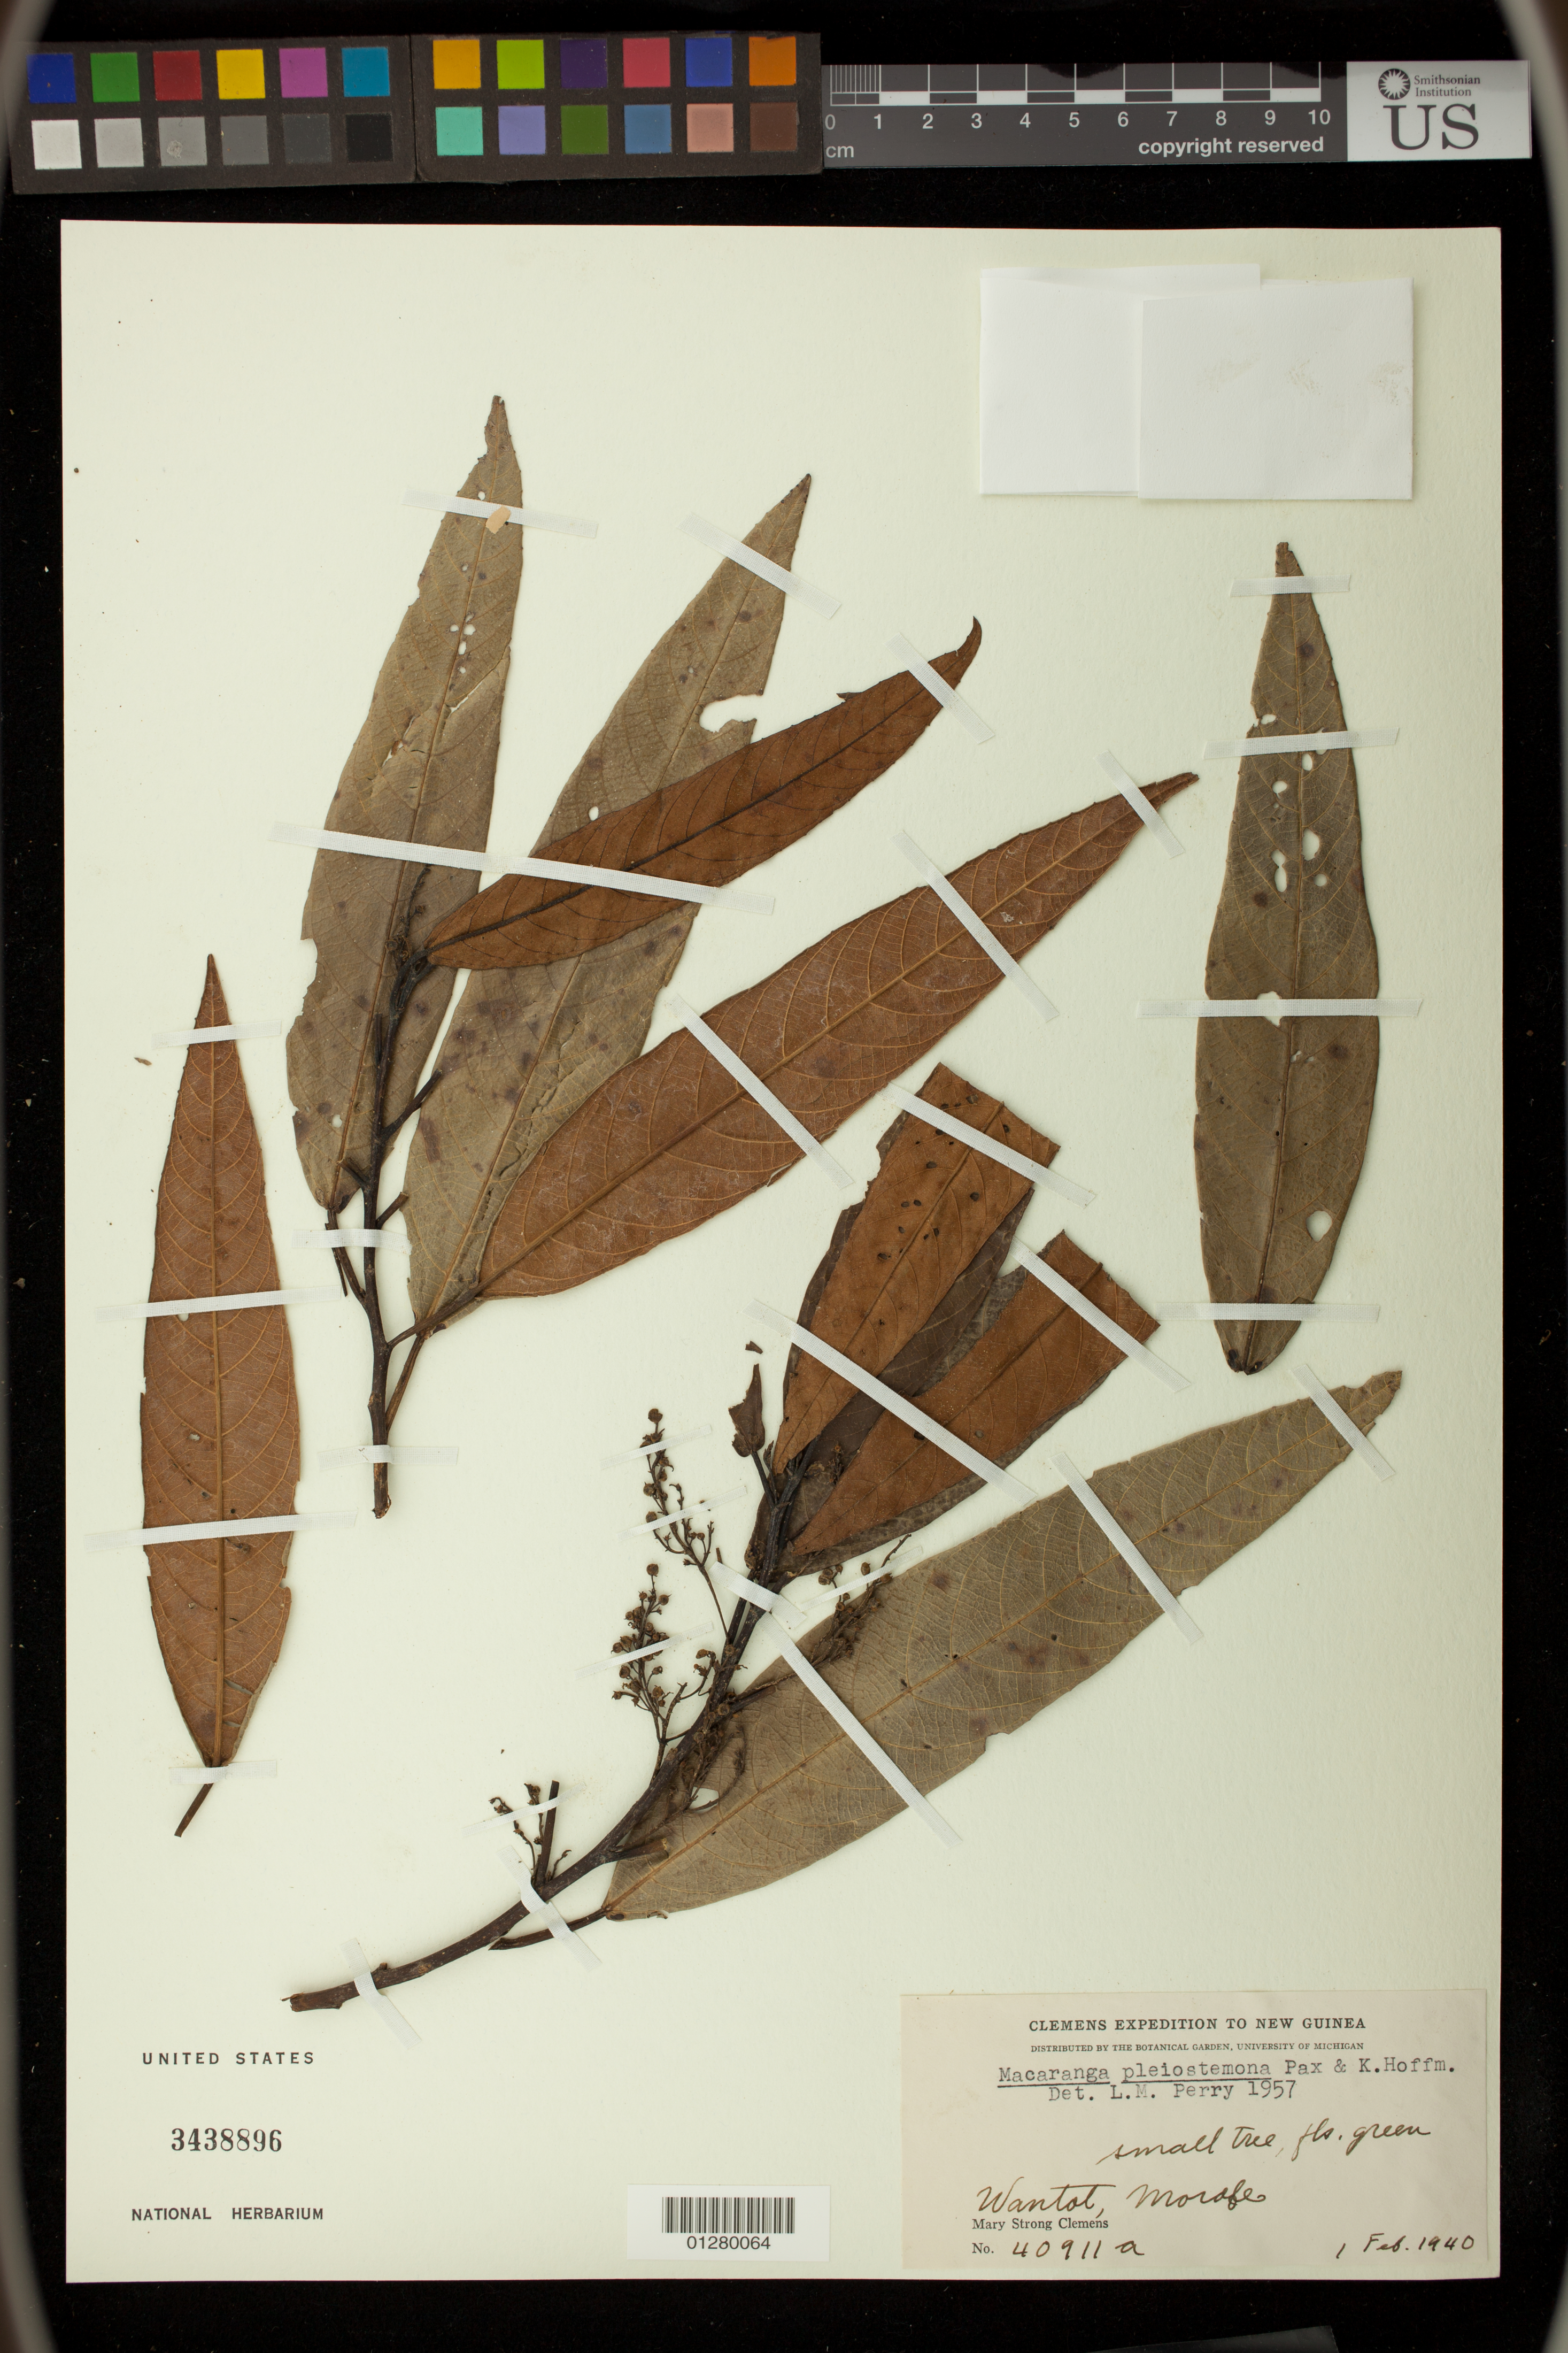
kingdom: Plantae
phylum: Tracheophyta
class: Magnoliopsida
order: Malpighiales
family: Euphorbiaceae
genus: Macaranga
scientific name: Macaranga pleiostemon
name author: Pax & K. Hoffm.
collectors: M. S. Clemens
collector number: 40911a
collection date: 1940-02-01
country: Papua New Guinea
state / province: Morobe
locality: Wantot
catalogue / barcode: US 3438896